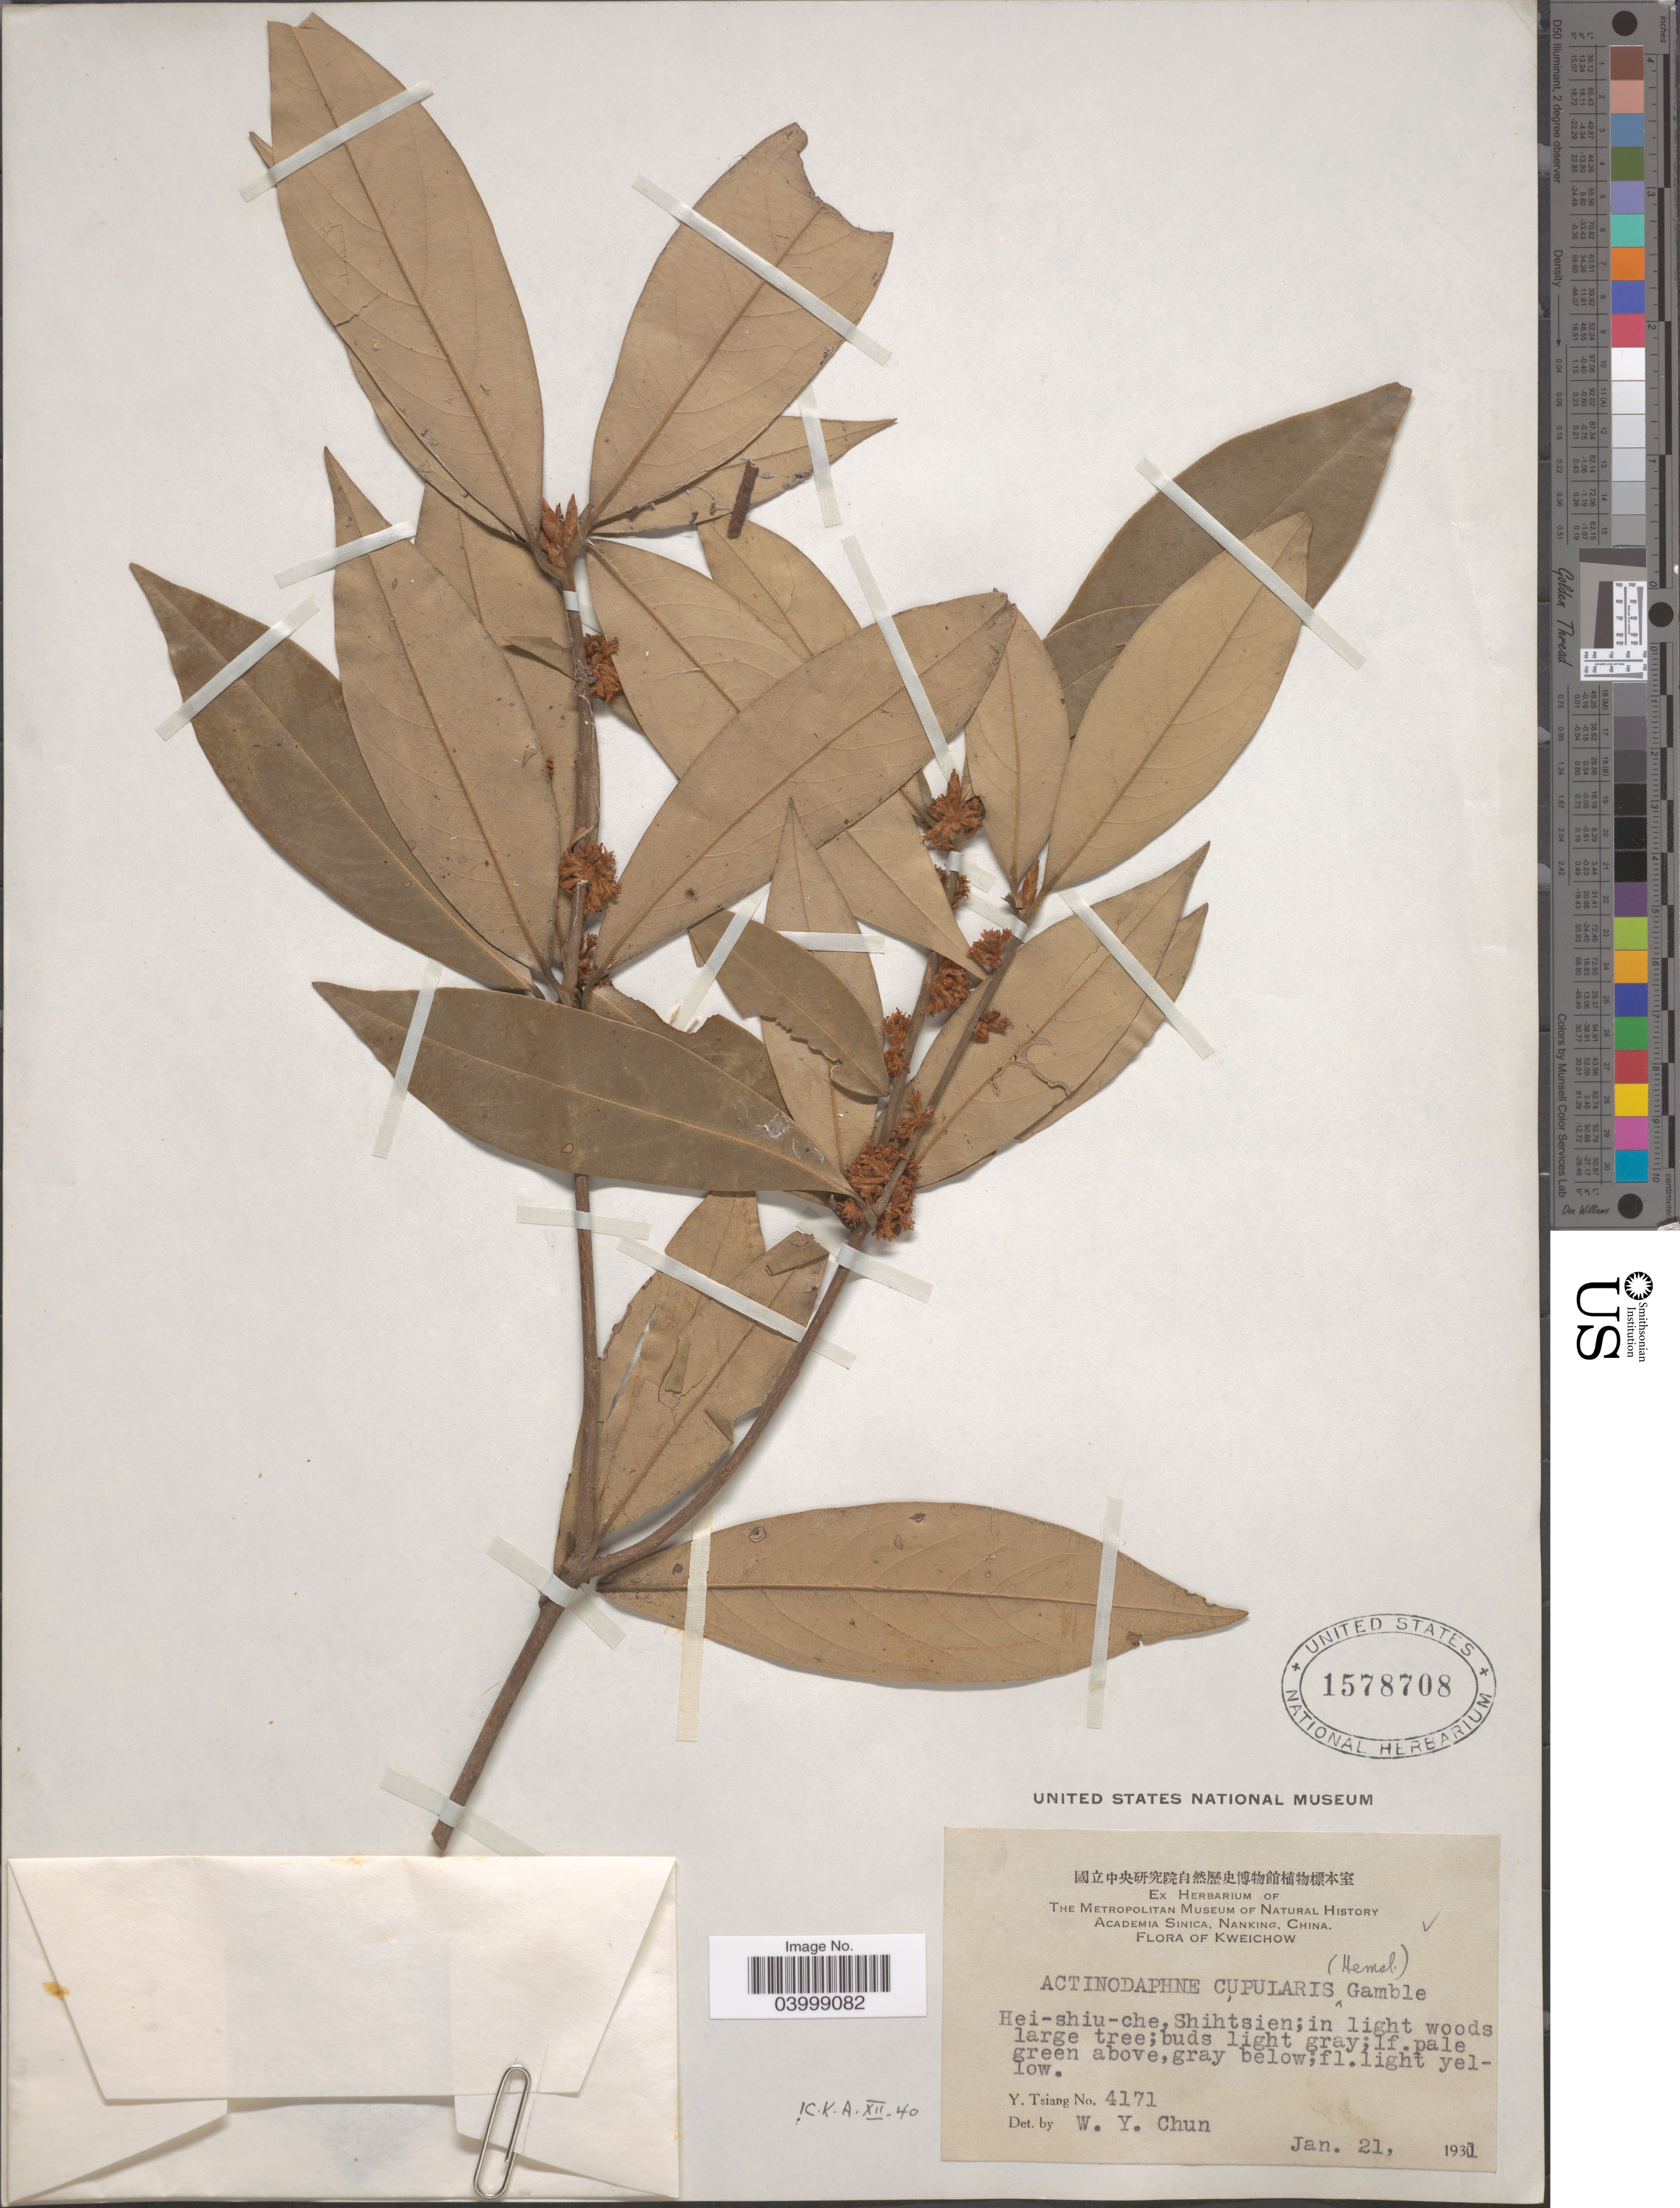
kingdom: Plantae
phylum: Tracheophyta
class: Magnoliopsida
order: Laurales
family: Lauraceae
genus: Actinodaphne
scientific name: Actinodaphne cupularis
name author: (Hemsl.) Gamble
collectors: Y. Tsiang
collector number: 4171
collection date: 1931-01-21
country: China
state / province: Guizhou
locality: Kweichow.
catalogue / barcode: US 1578708